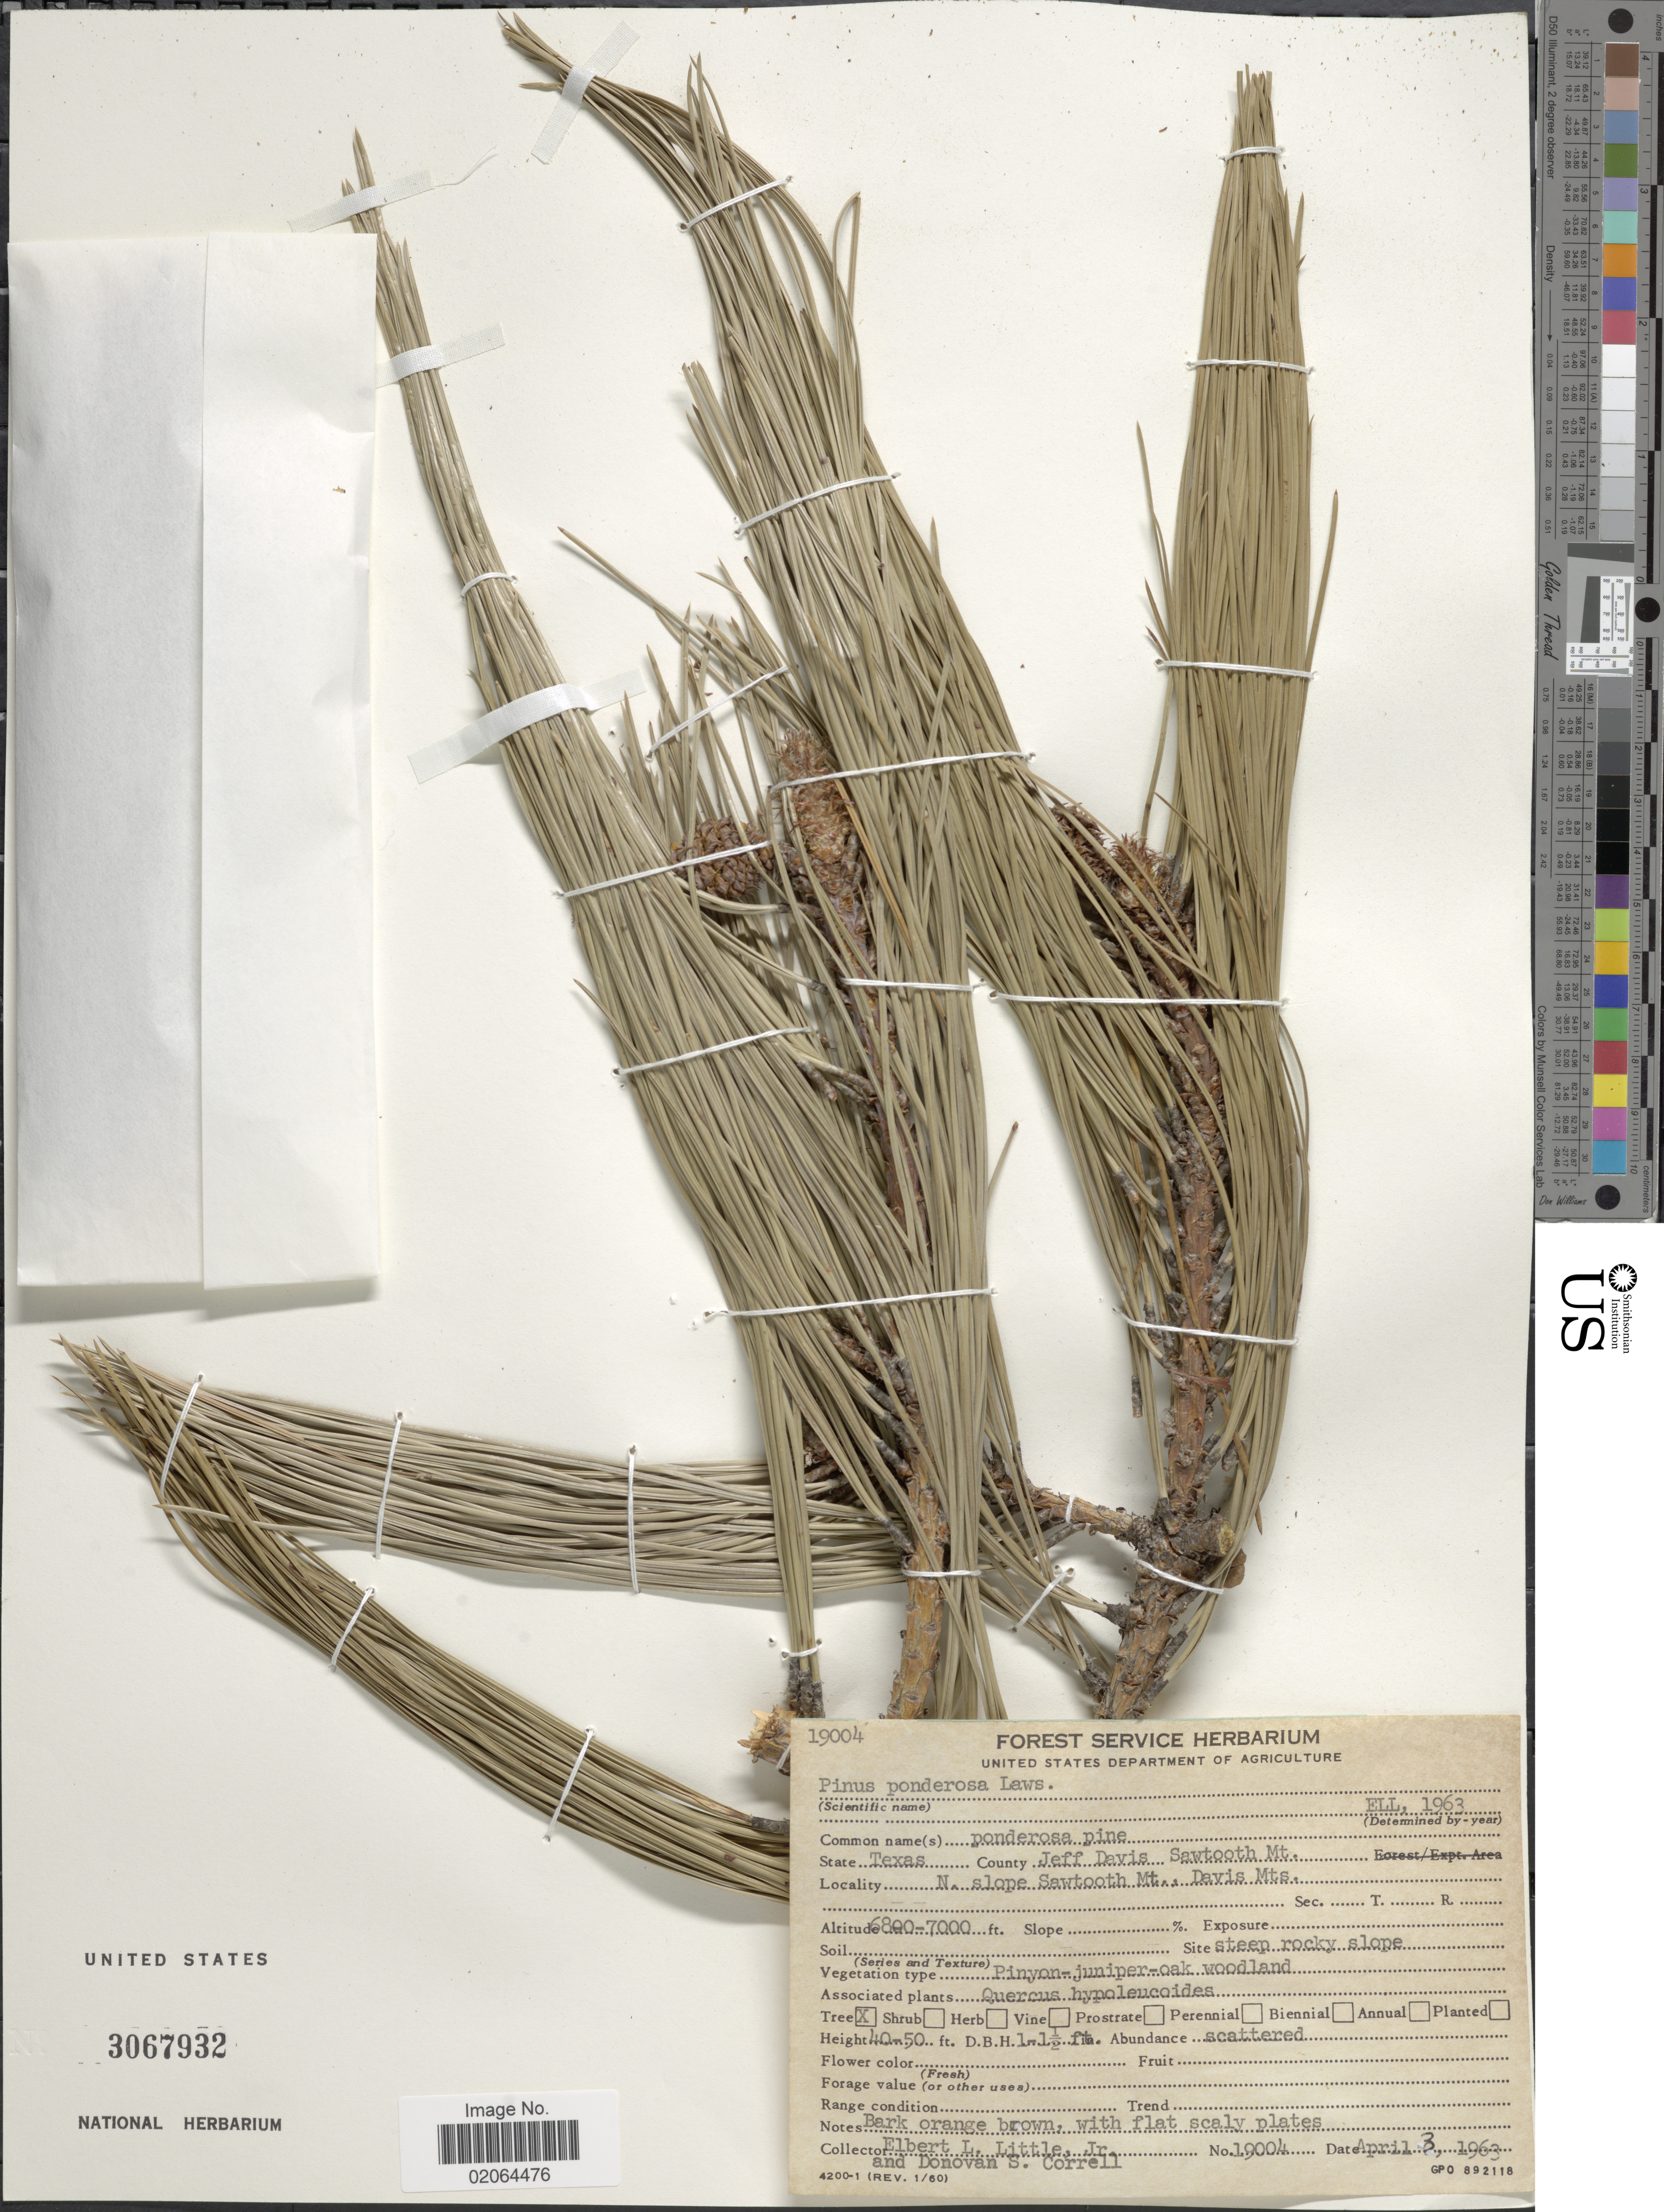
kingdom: Plantae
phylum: Tracheophyta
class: Pinopsida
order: Pinales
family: Pinaceae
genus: Pinus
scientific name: Pinus ponderosa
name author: Douglas ex C. Lawson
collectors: E. L. Little & D. S. Correll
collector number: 19004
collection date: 1963-04-03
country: United States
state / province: Texas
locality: State Texas, County Jeff Davis Sawtooth Mt.N. slope Sawtooth Mt, Davis Mts.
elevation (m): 2073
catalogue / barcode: US 3067932